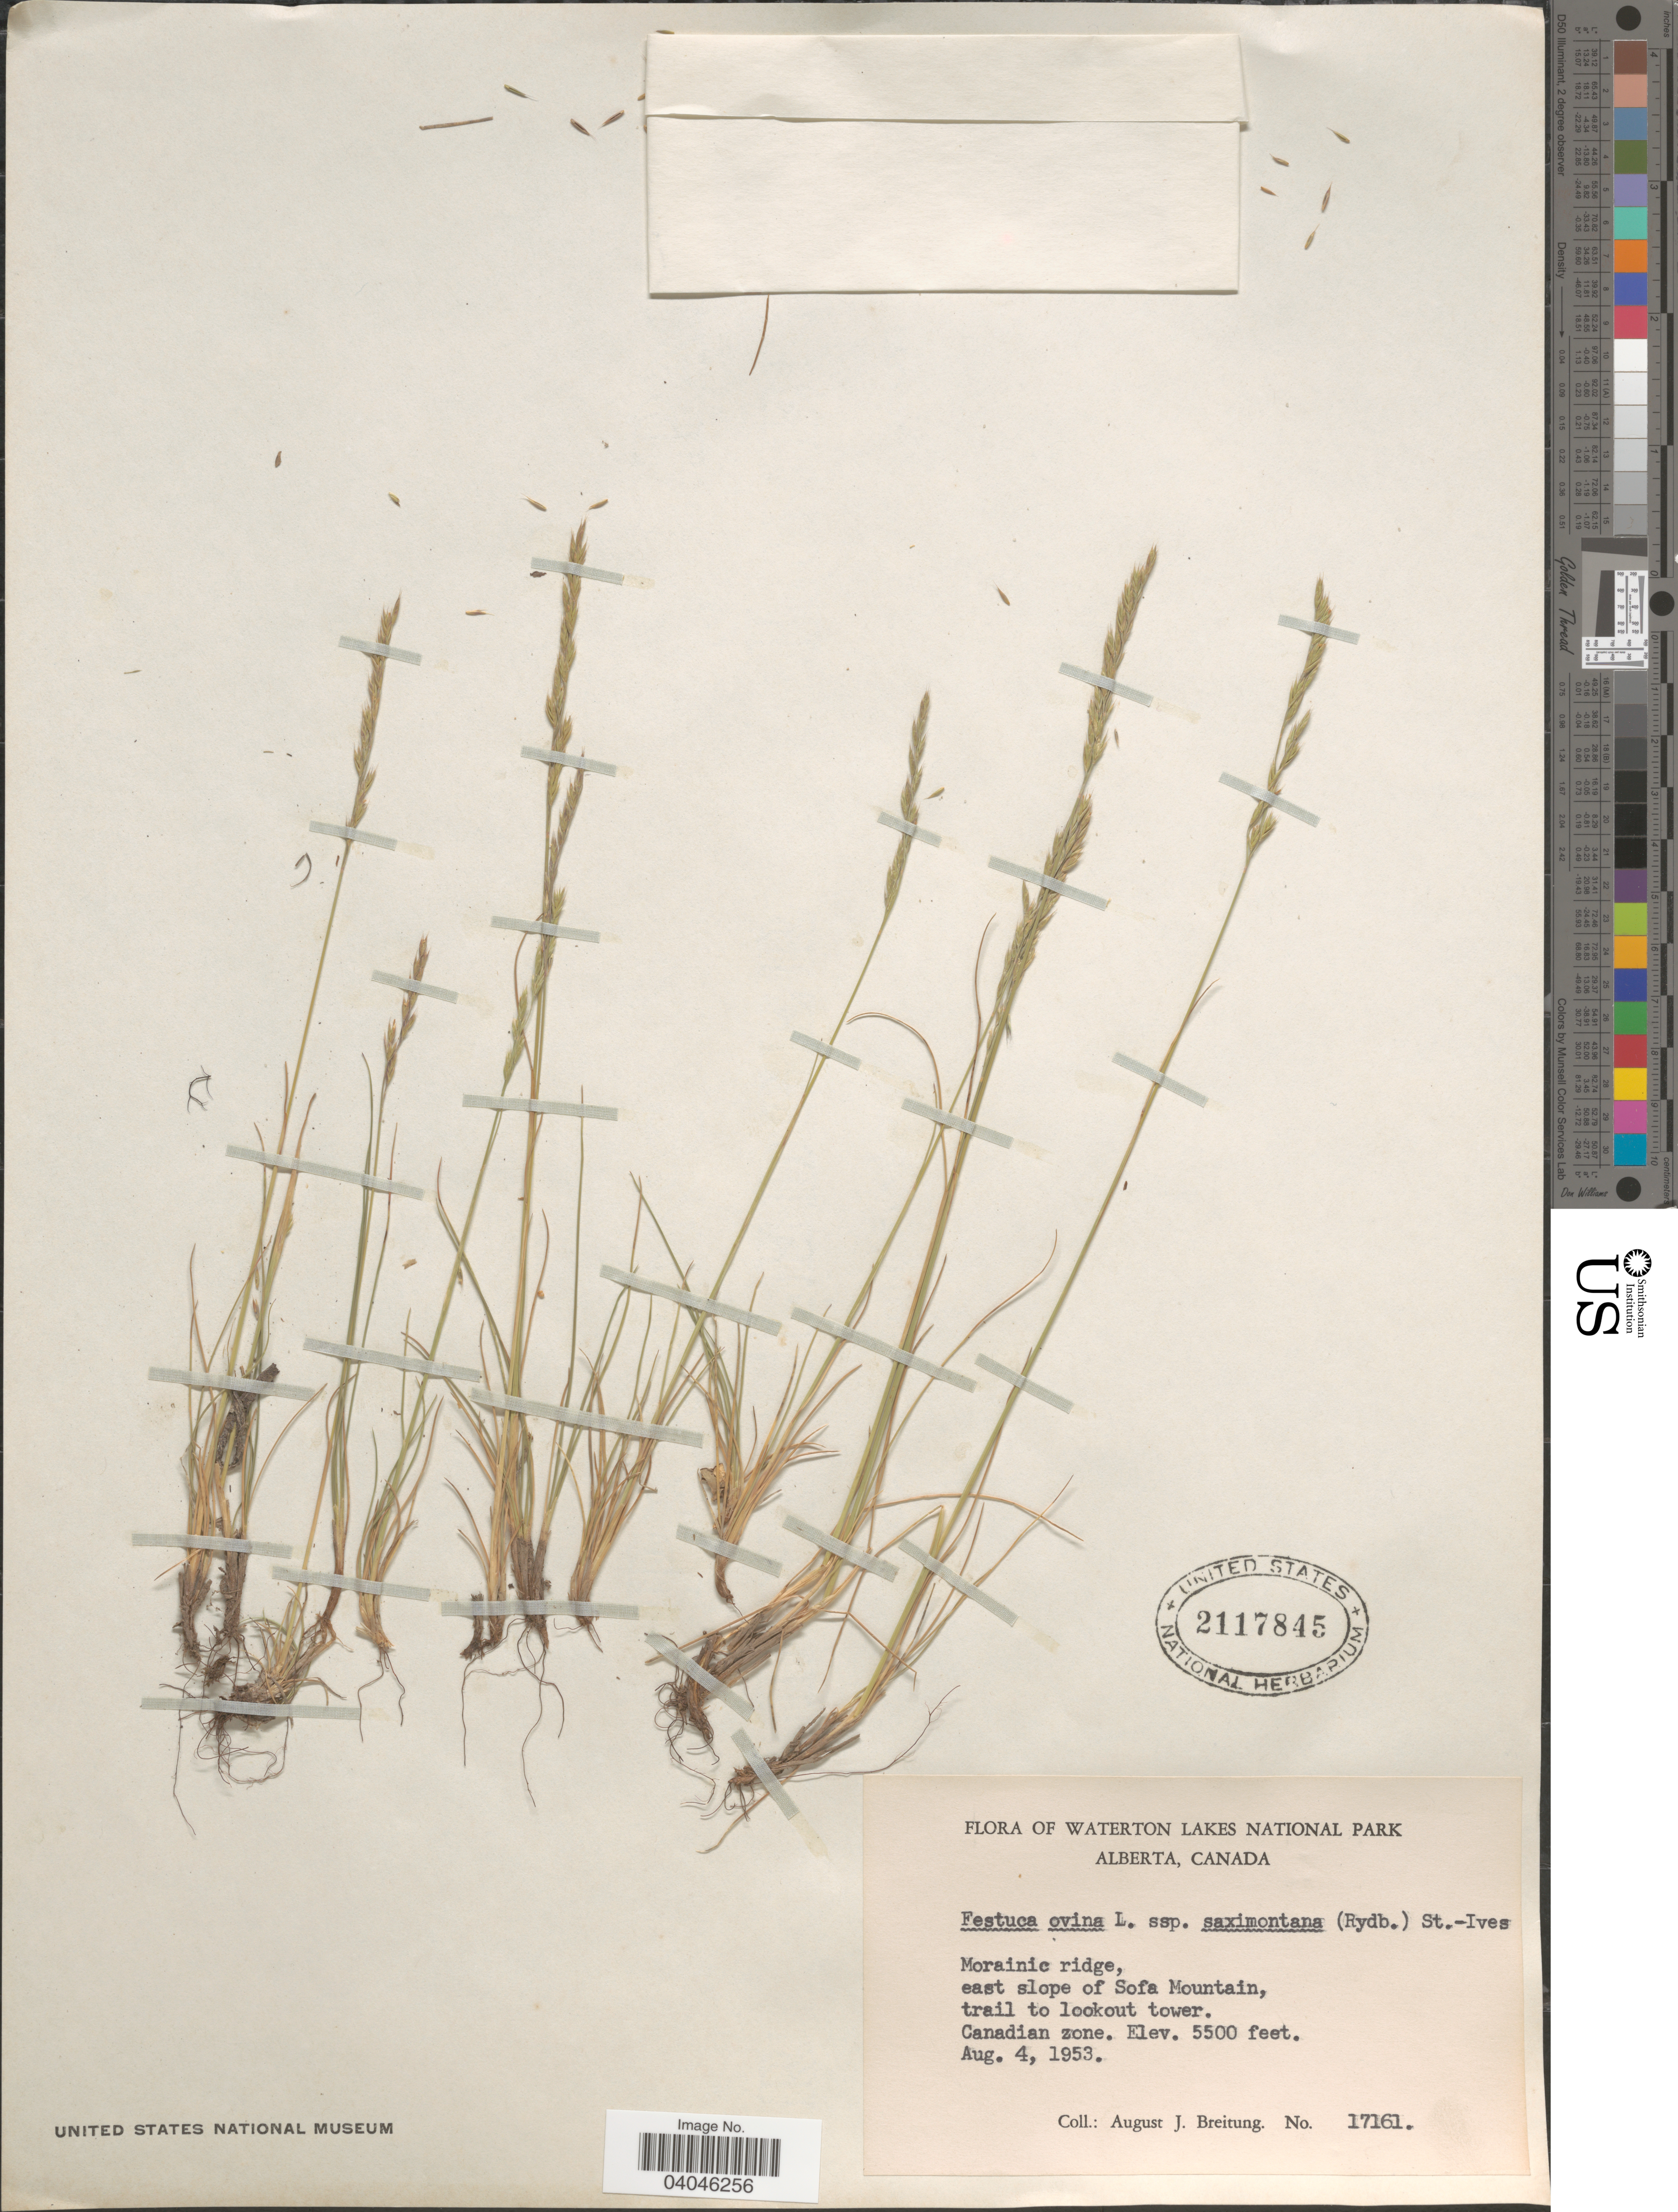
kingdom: Plantae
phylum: Tracheophyta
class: Liliopsida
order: Poales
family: Poaceae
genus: Festuca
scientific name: Festuca saximontana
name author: Rydb.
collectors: A. Breitung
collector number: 17161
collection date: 1953-08-04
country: Canada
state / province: Alberta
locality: Waterton Lakes National Park. East slope of Sofa Mountain, trail to lookout tower. Canadian zone.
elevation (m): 1676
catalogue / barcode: US 2117845